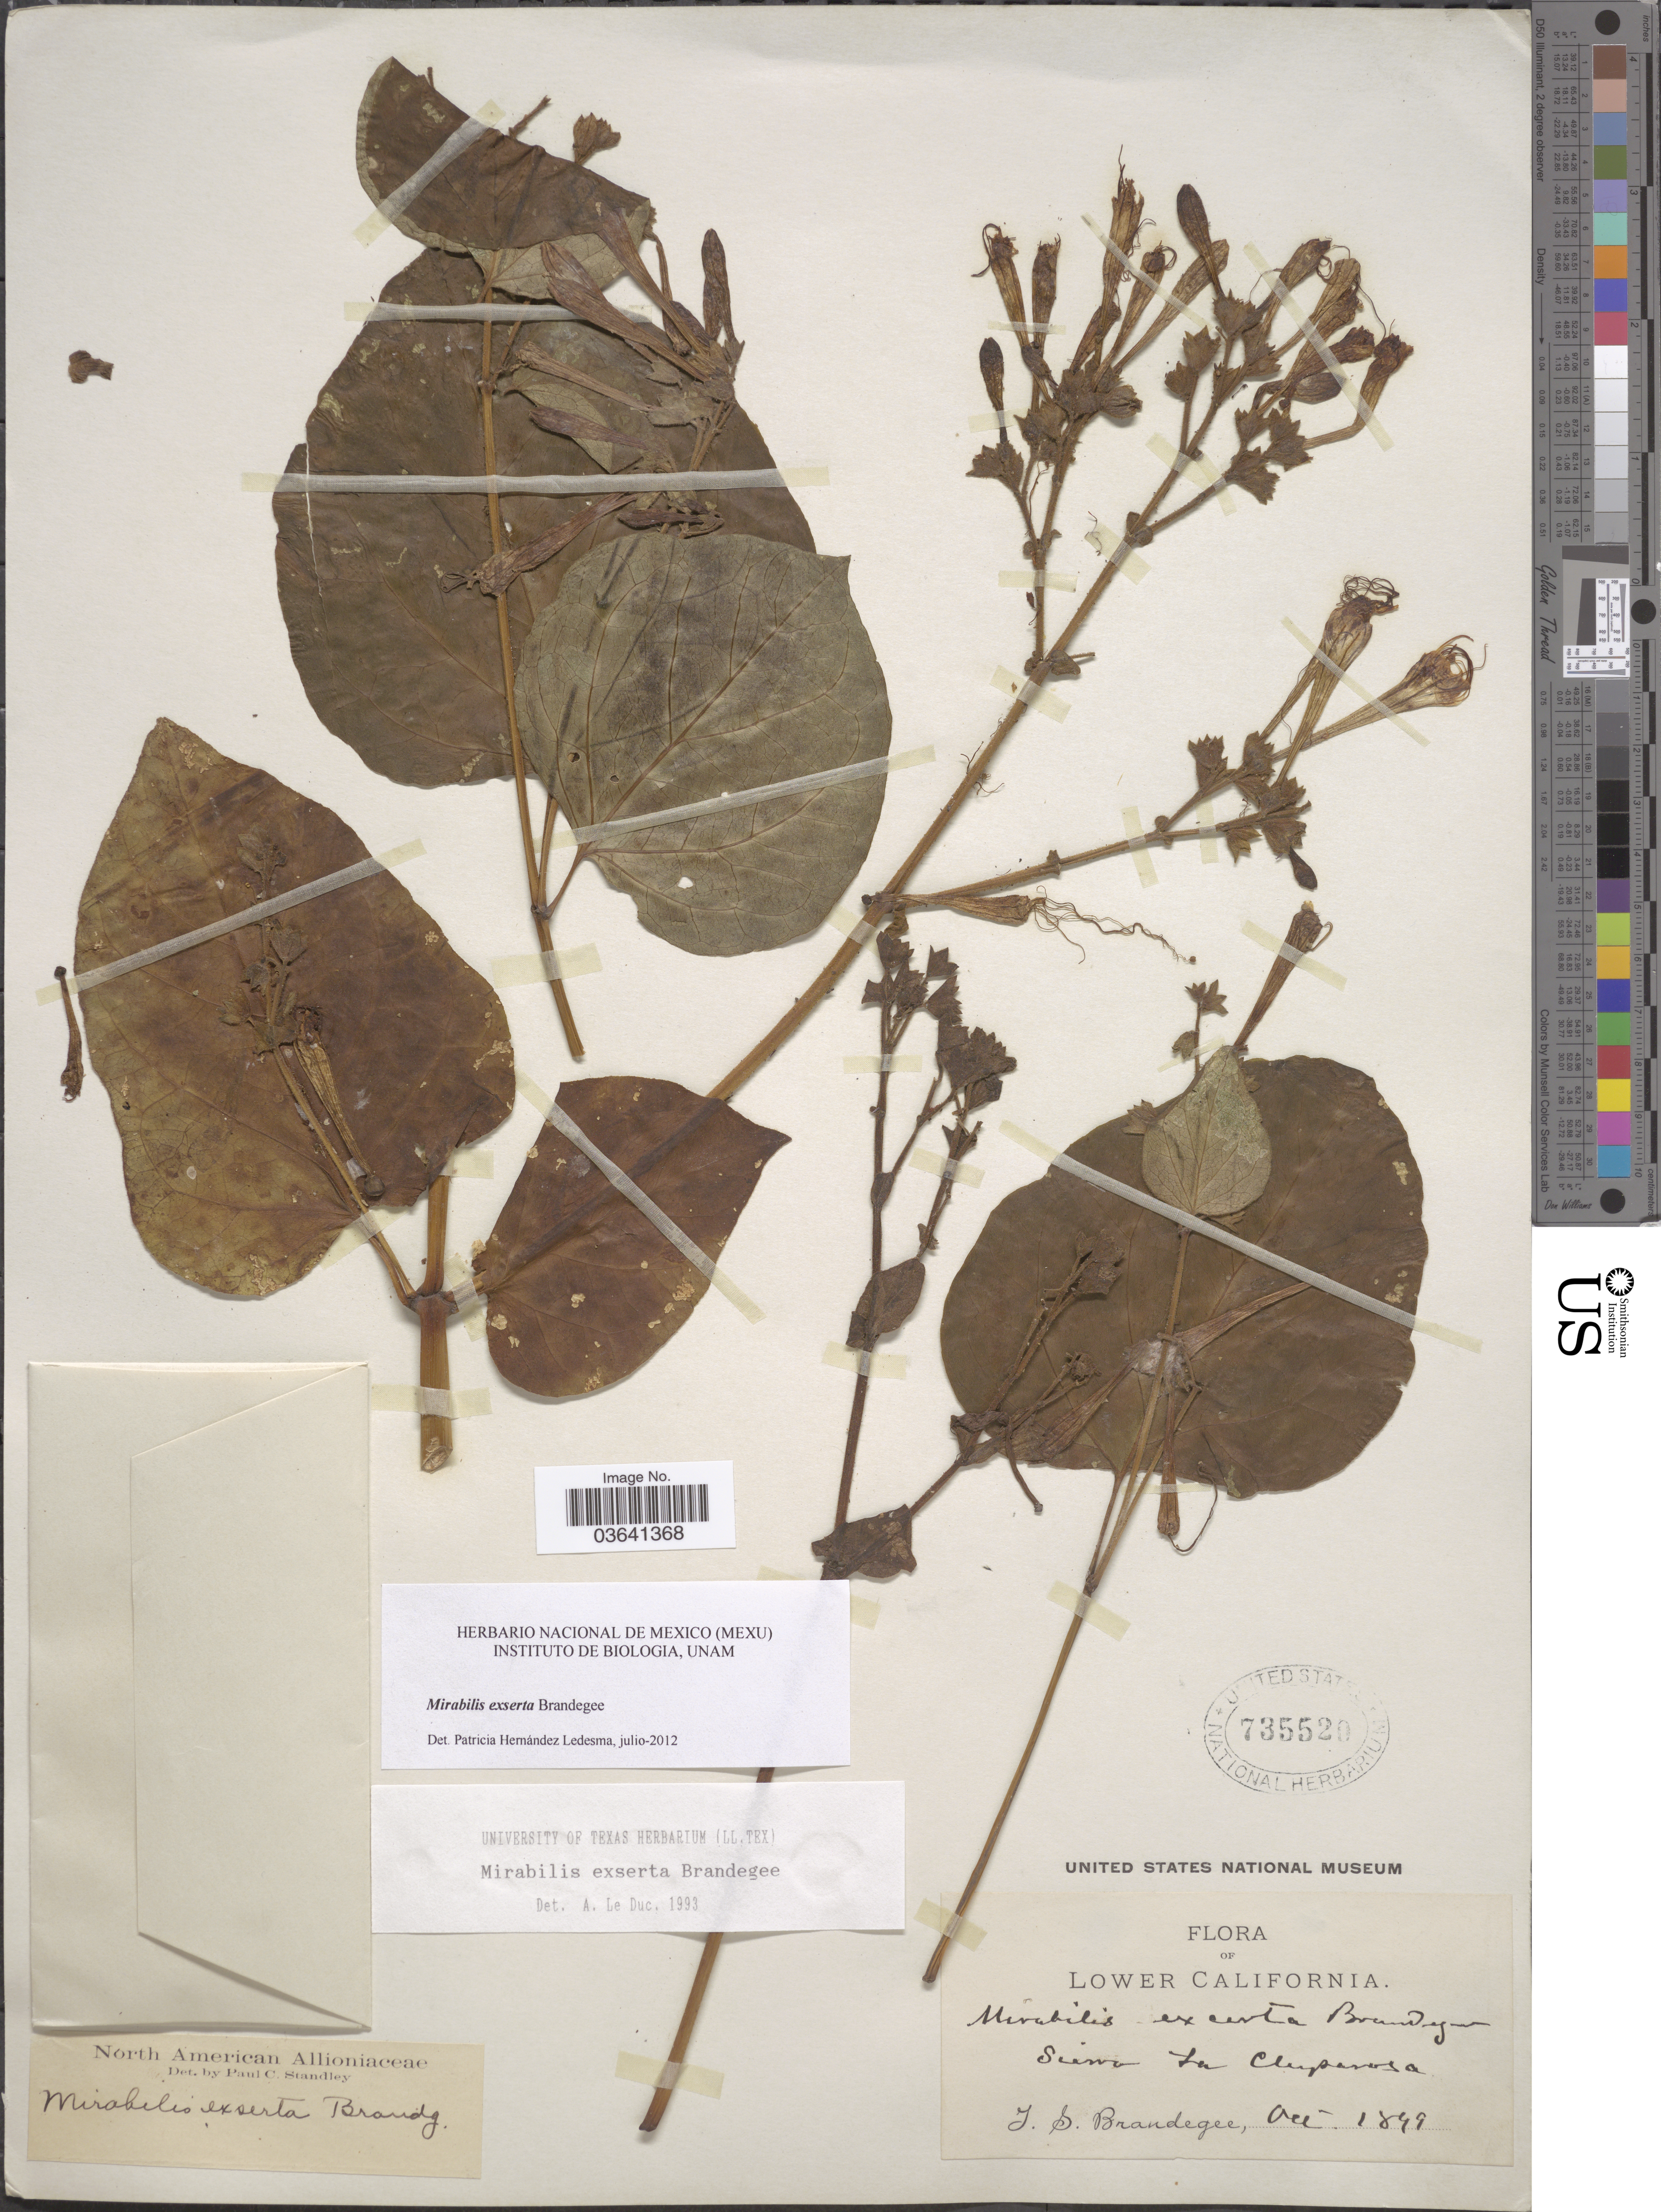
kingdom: Plantae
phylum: Tracheophyta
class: Magnoliopsida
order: Caryophyllales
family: Nyctaginaceae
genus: Mirabilis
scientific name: Mirabilis exserta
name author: Brandegee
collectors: T. S. Brandegee (herbarium)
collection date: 1899-10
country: Mexico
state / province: Baja California Sur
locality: Lower California. Sierra La Chuparosa.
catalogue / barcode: US 735520